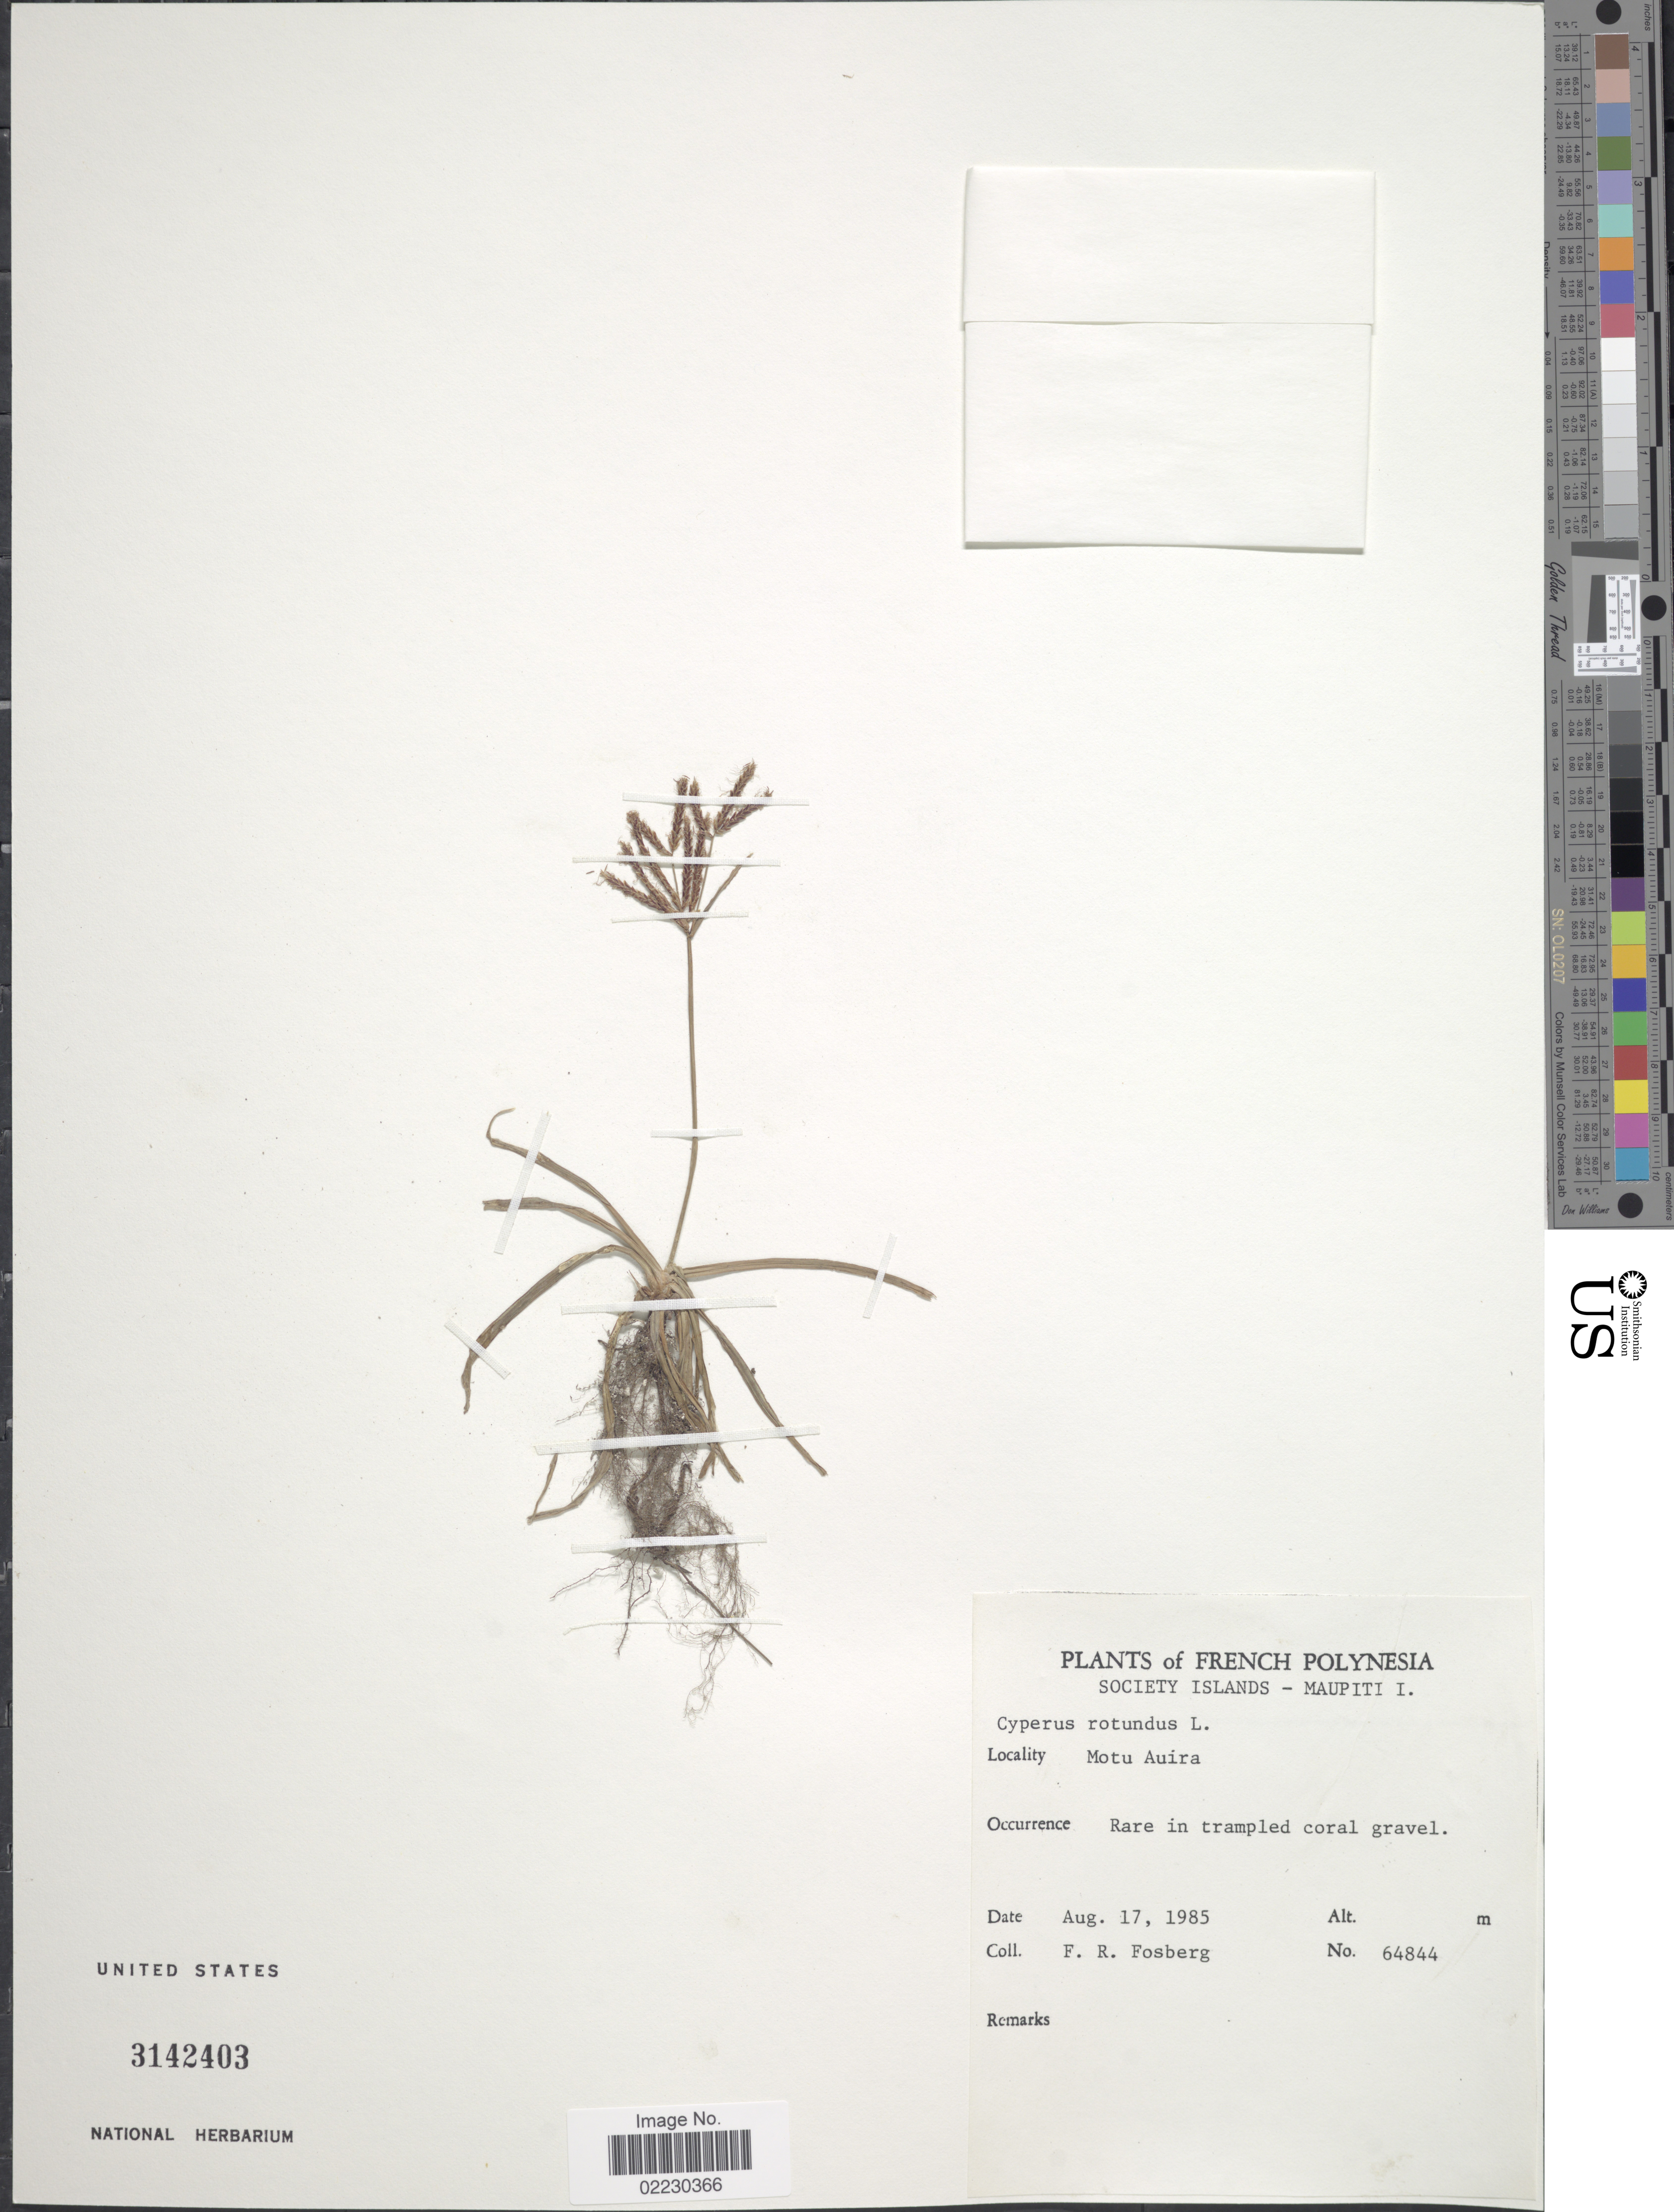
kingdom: Plantae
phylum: Tracheophyta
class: Liliopsida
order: Poales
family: Cyperaceae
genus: Cyperus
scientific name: Cyperus rotundus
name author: L.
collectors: F. R. Fosberg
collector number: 64844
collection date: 1985-08-17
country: French Polynesia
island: Maupiti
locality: Society Islands - Maupiti I. Motu Auira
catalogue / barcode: US 3142403